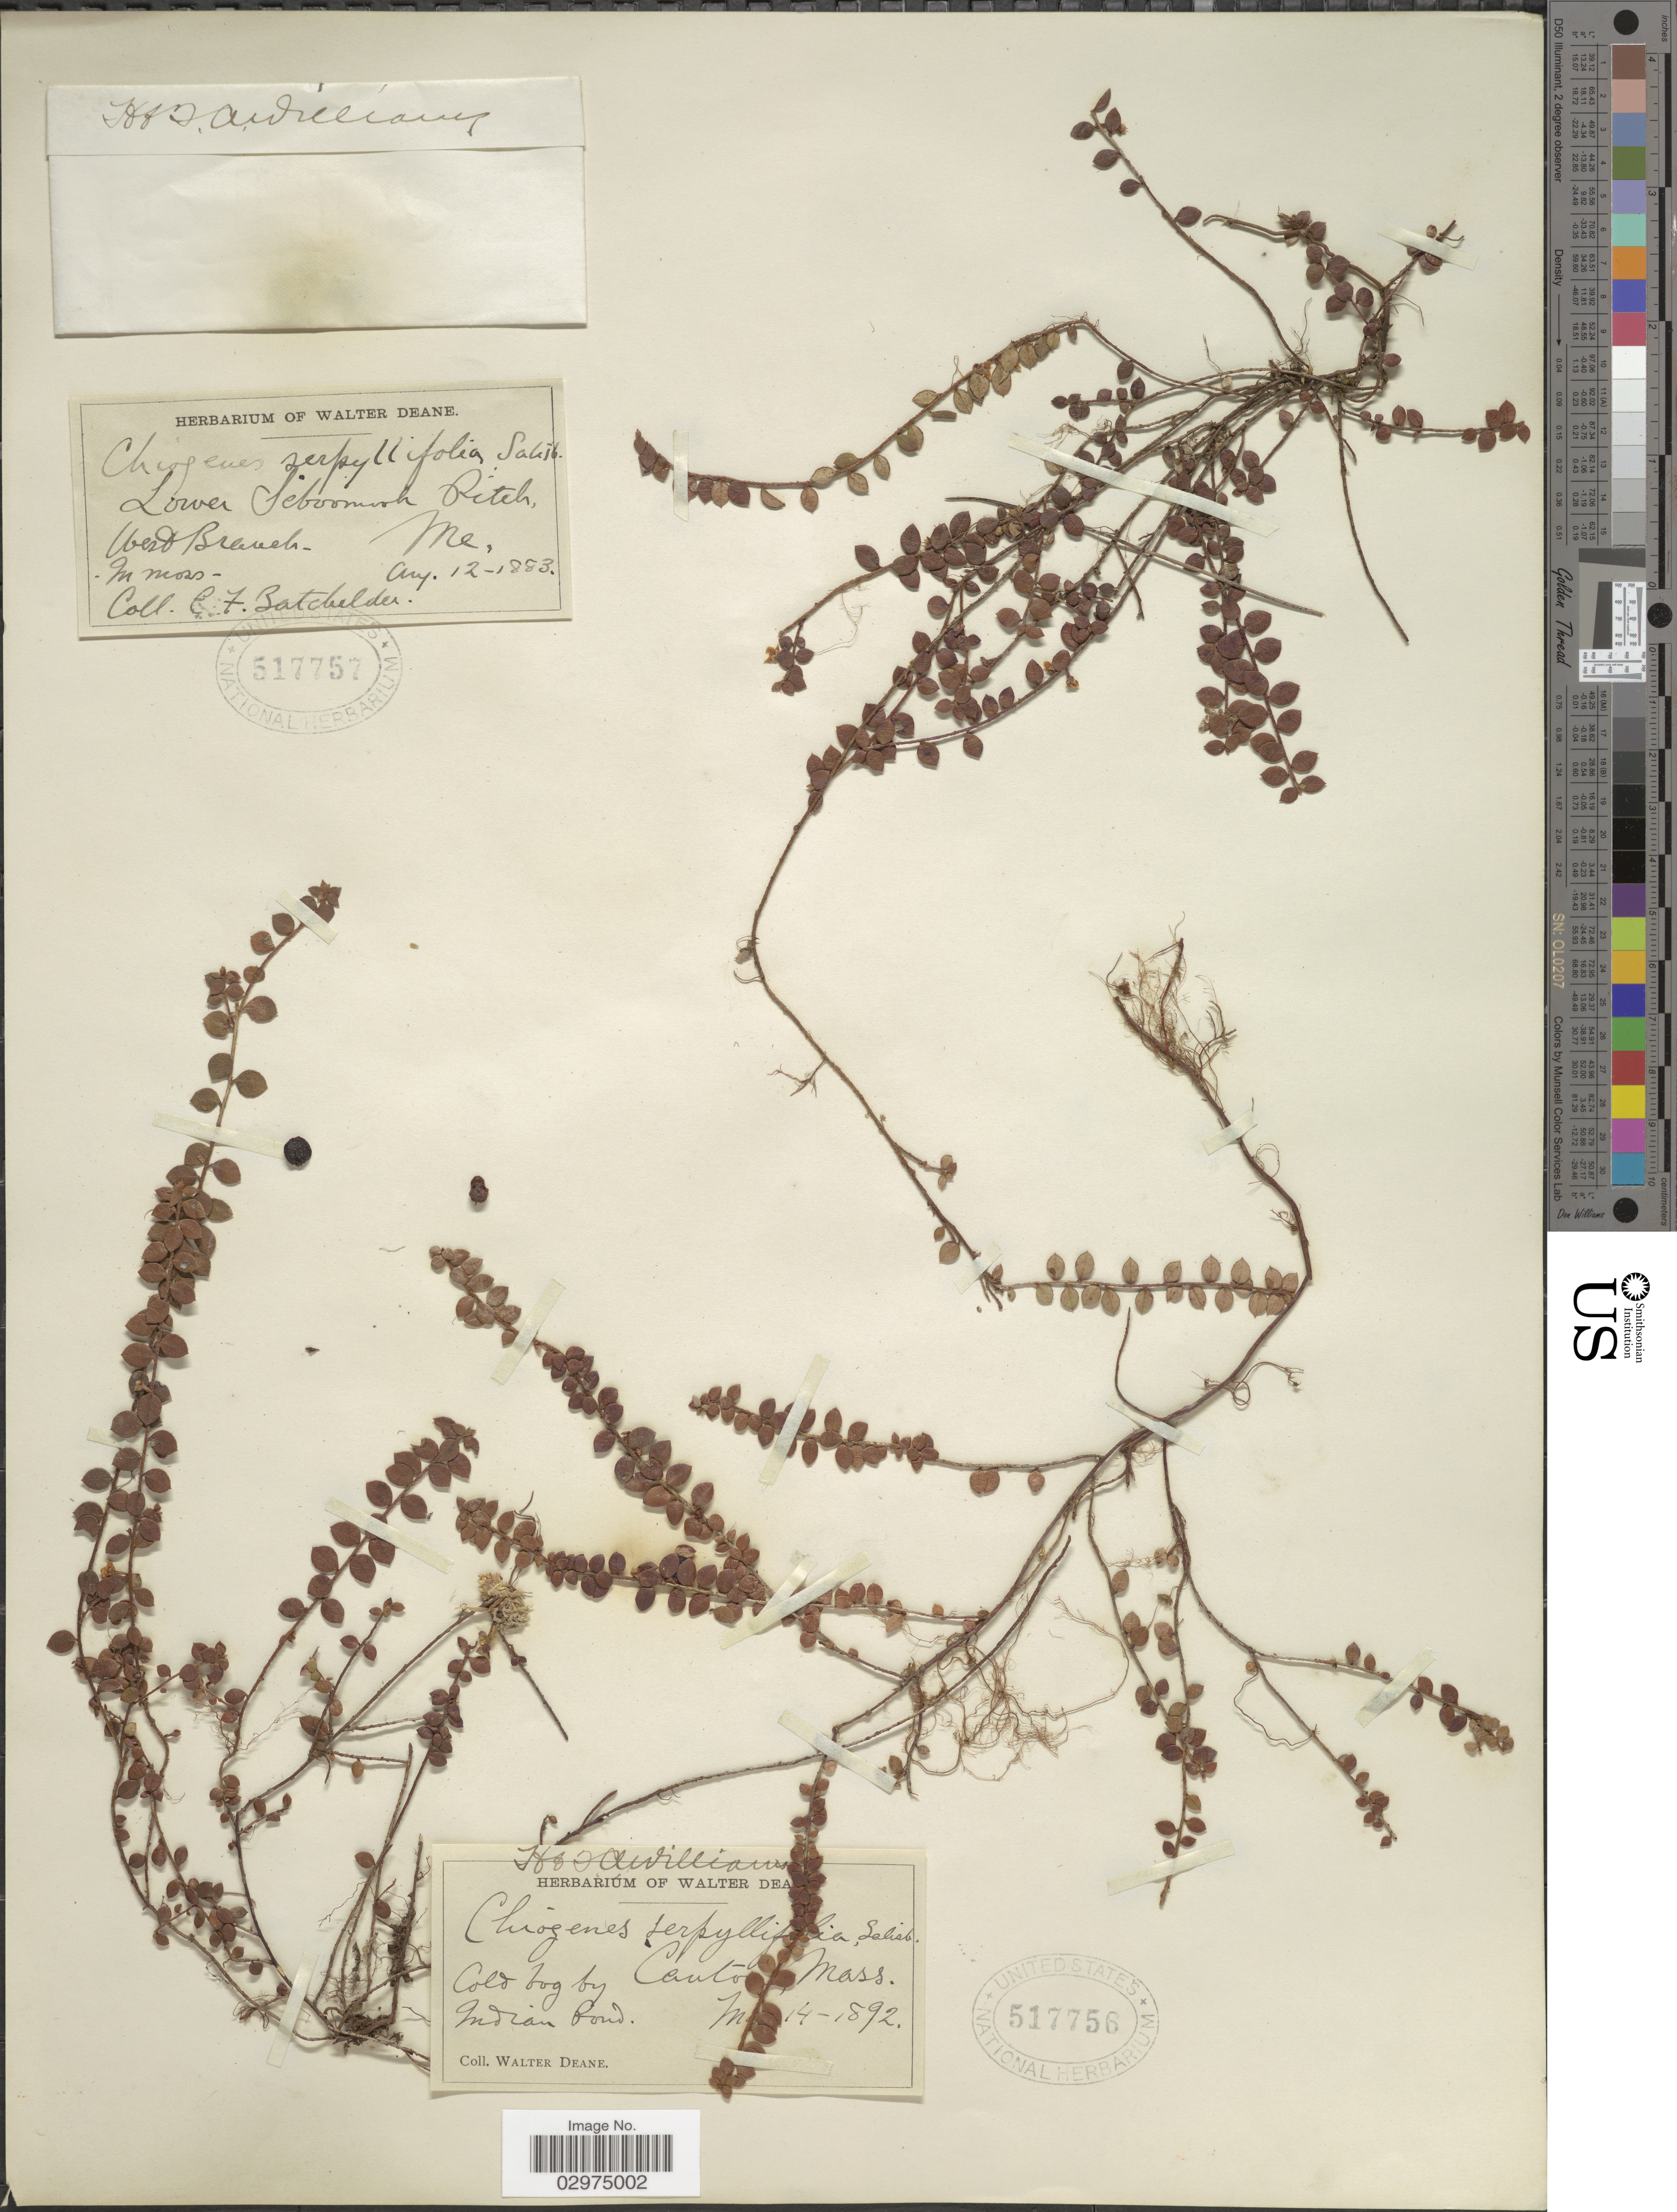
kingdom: Plantae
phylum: Tracheophyta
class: Magnoliopsida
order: Ericales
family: Ericaceae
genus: Gaultheria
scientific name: Gaultheria hispidula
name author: (L.) Muhl. ex Bigelow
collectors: C. Batchelder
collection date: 1883-08-12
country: United States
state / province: Maine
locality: Lower Seboomook Pitch, West Branch.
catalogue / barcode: US 517757